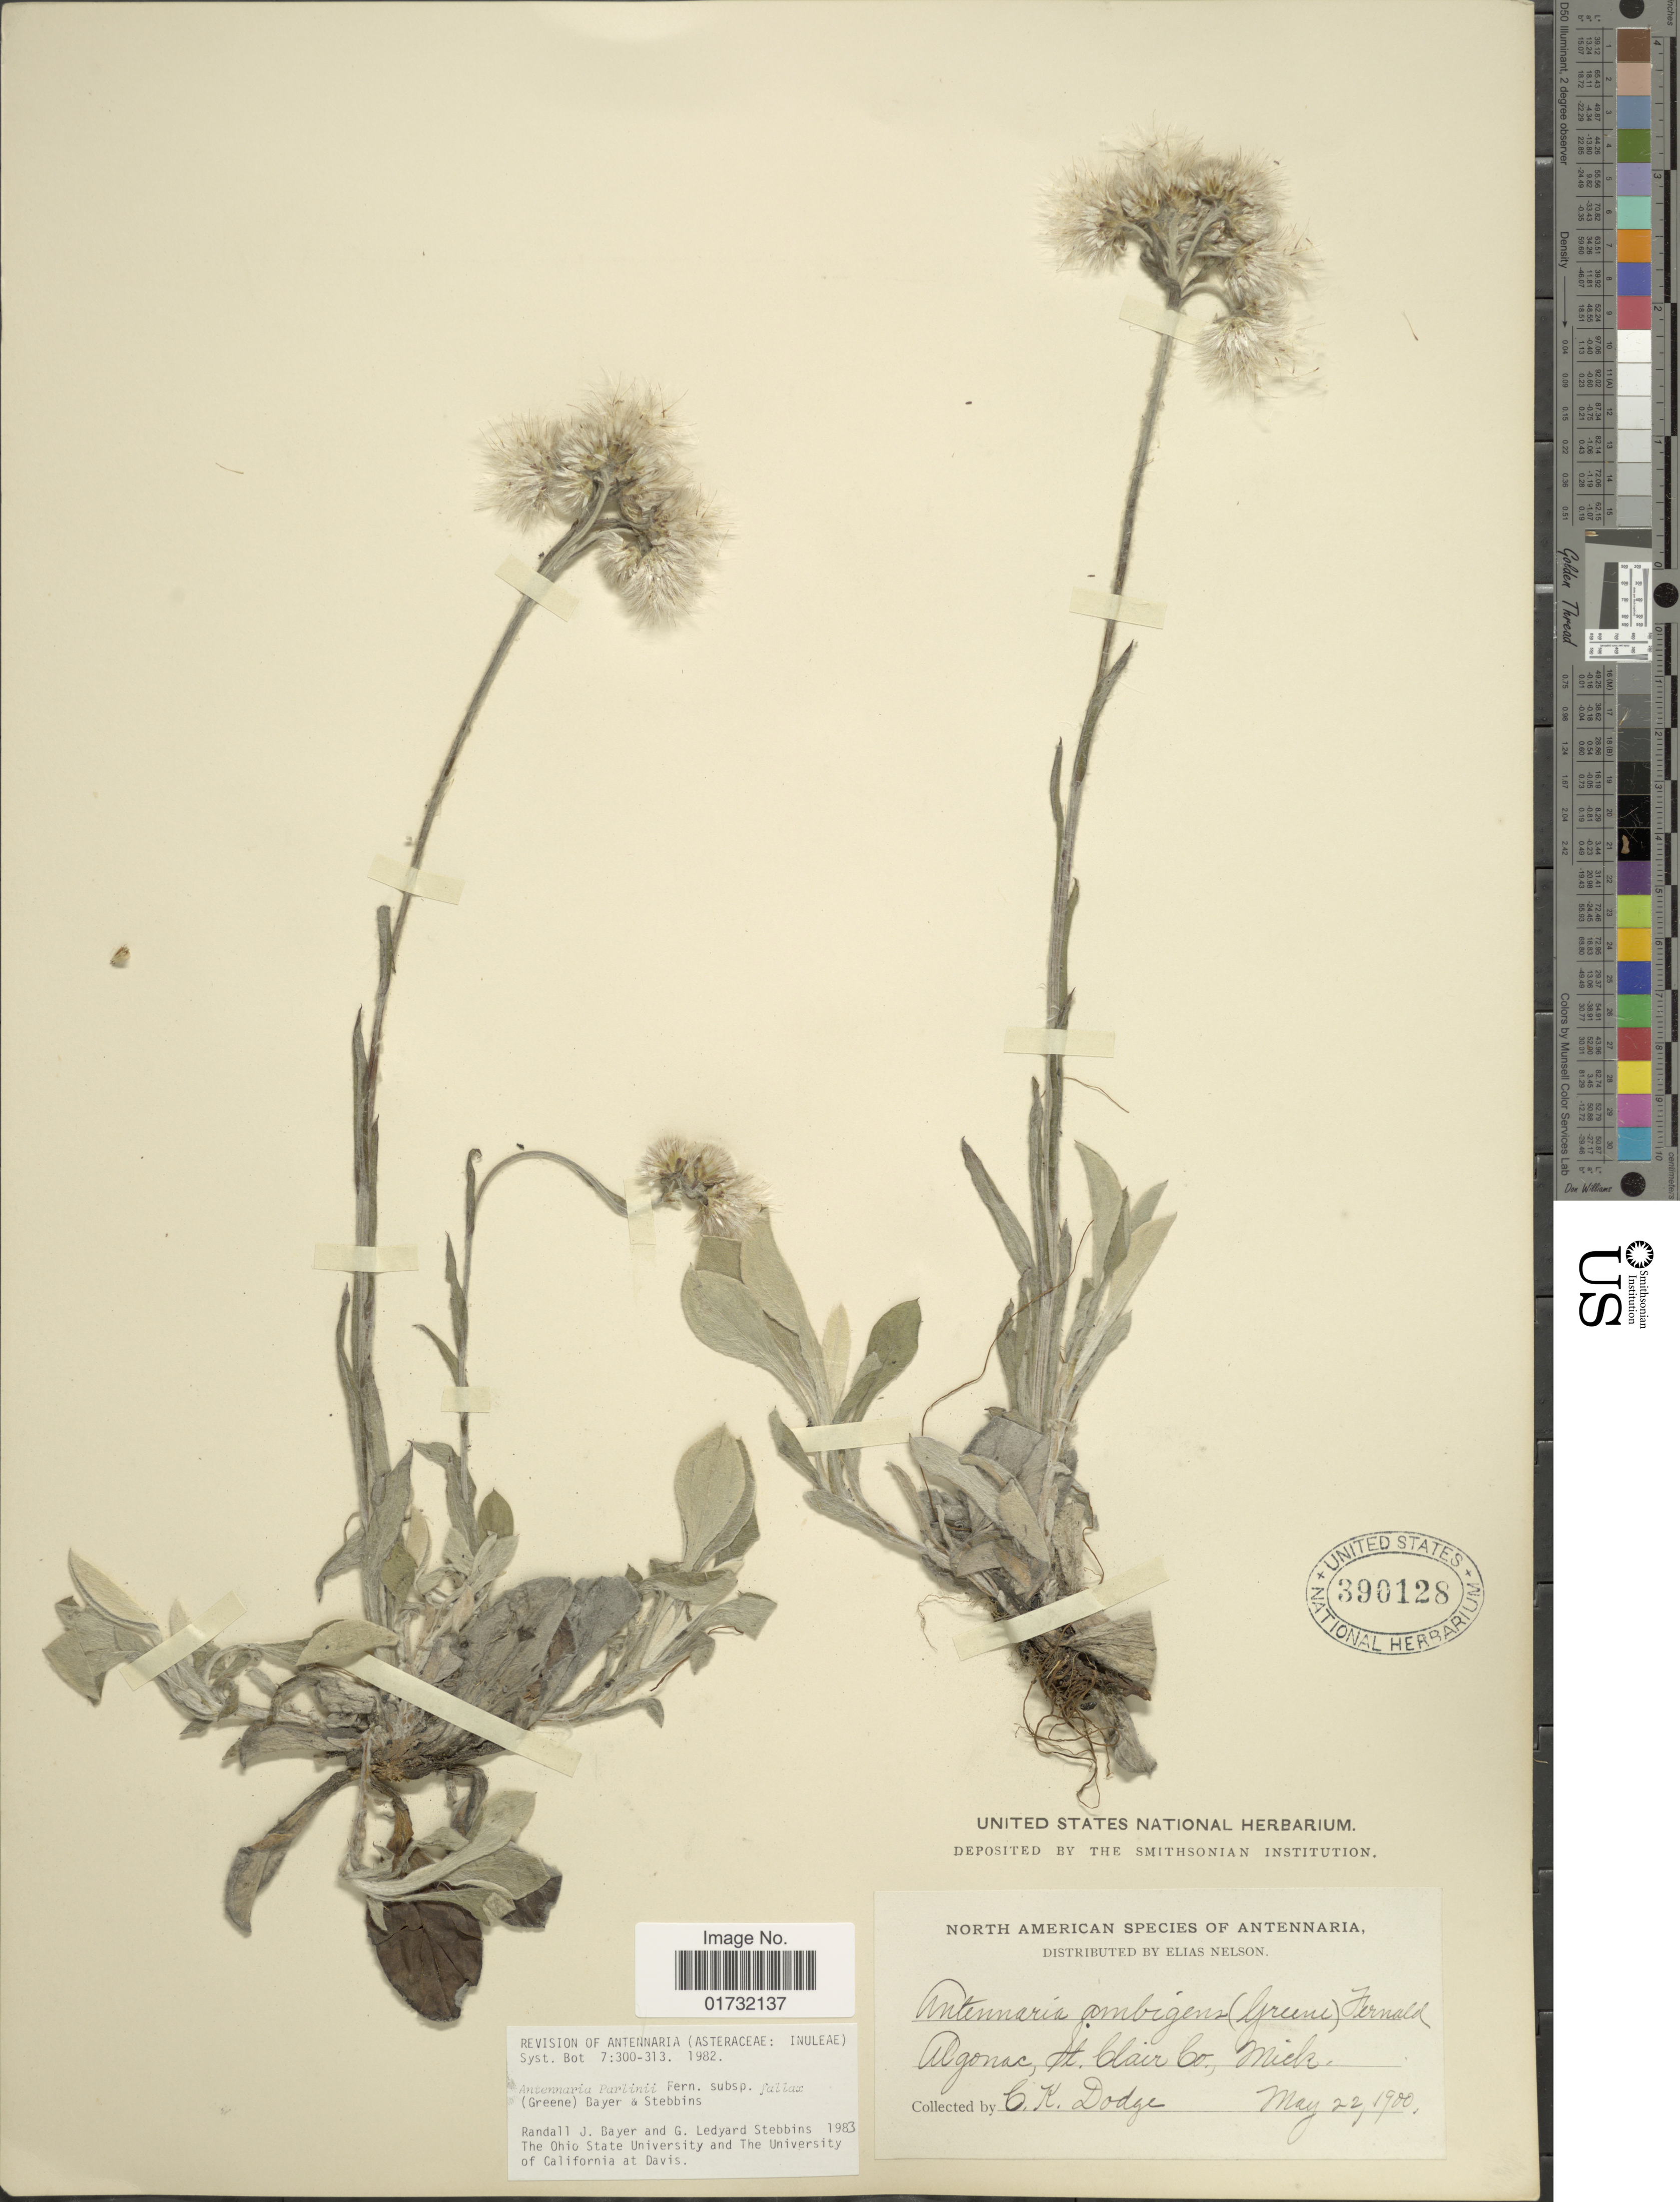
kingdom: Plantae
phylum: Tracheophyta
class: Magnoliopsida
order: Asterales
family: Asteraceae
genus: Antennaria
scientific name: Antennaria parlinii subsp. fallax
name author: (Greene) R.J. Bayer & Stebbins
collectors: C. Dodge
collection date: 1900-05-22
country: United States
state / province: Michigan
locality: Algonac, St. Clair Co.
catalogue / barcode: US 390128